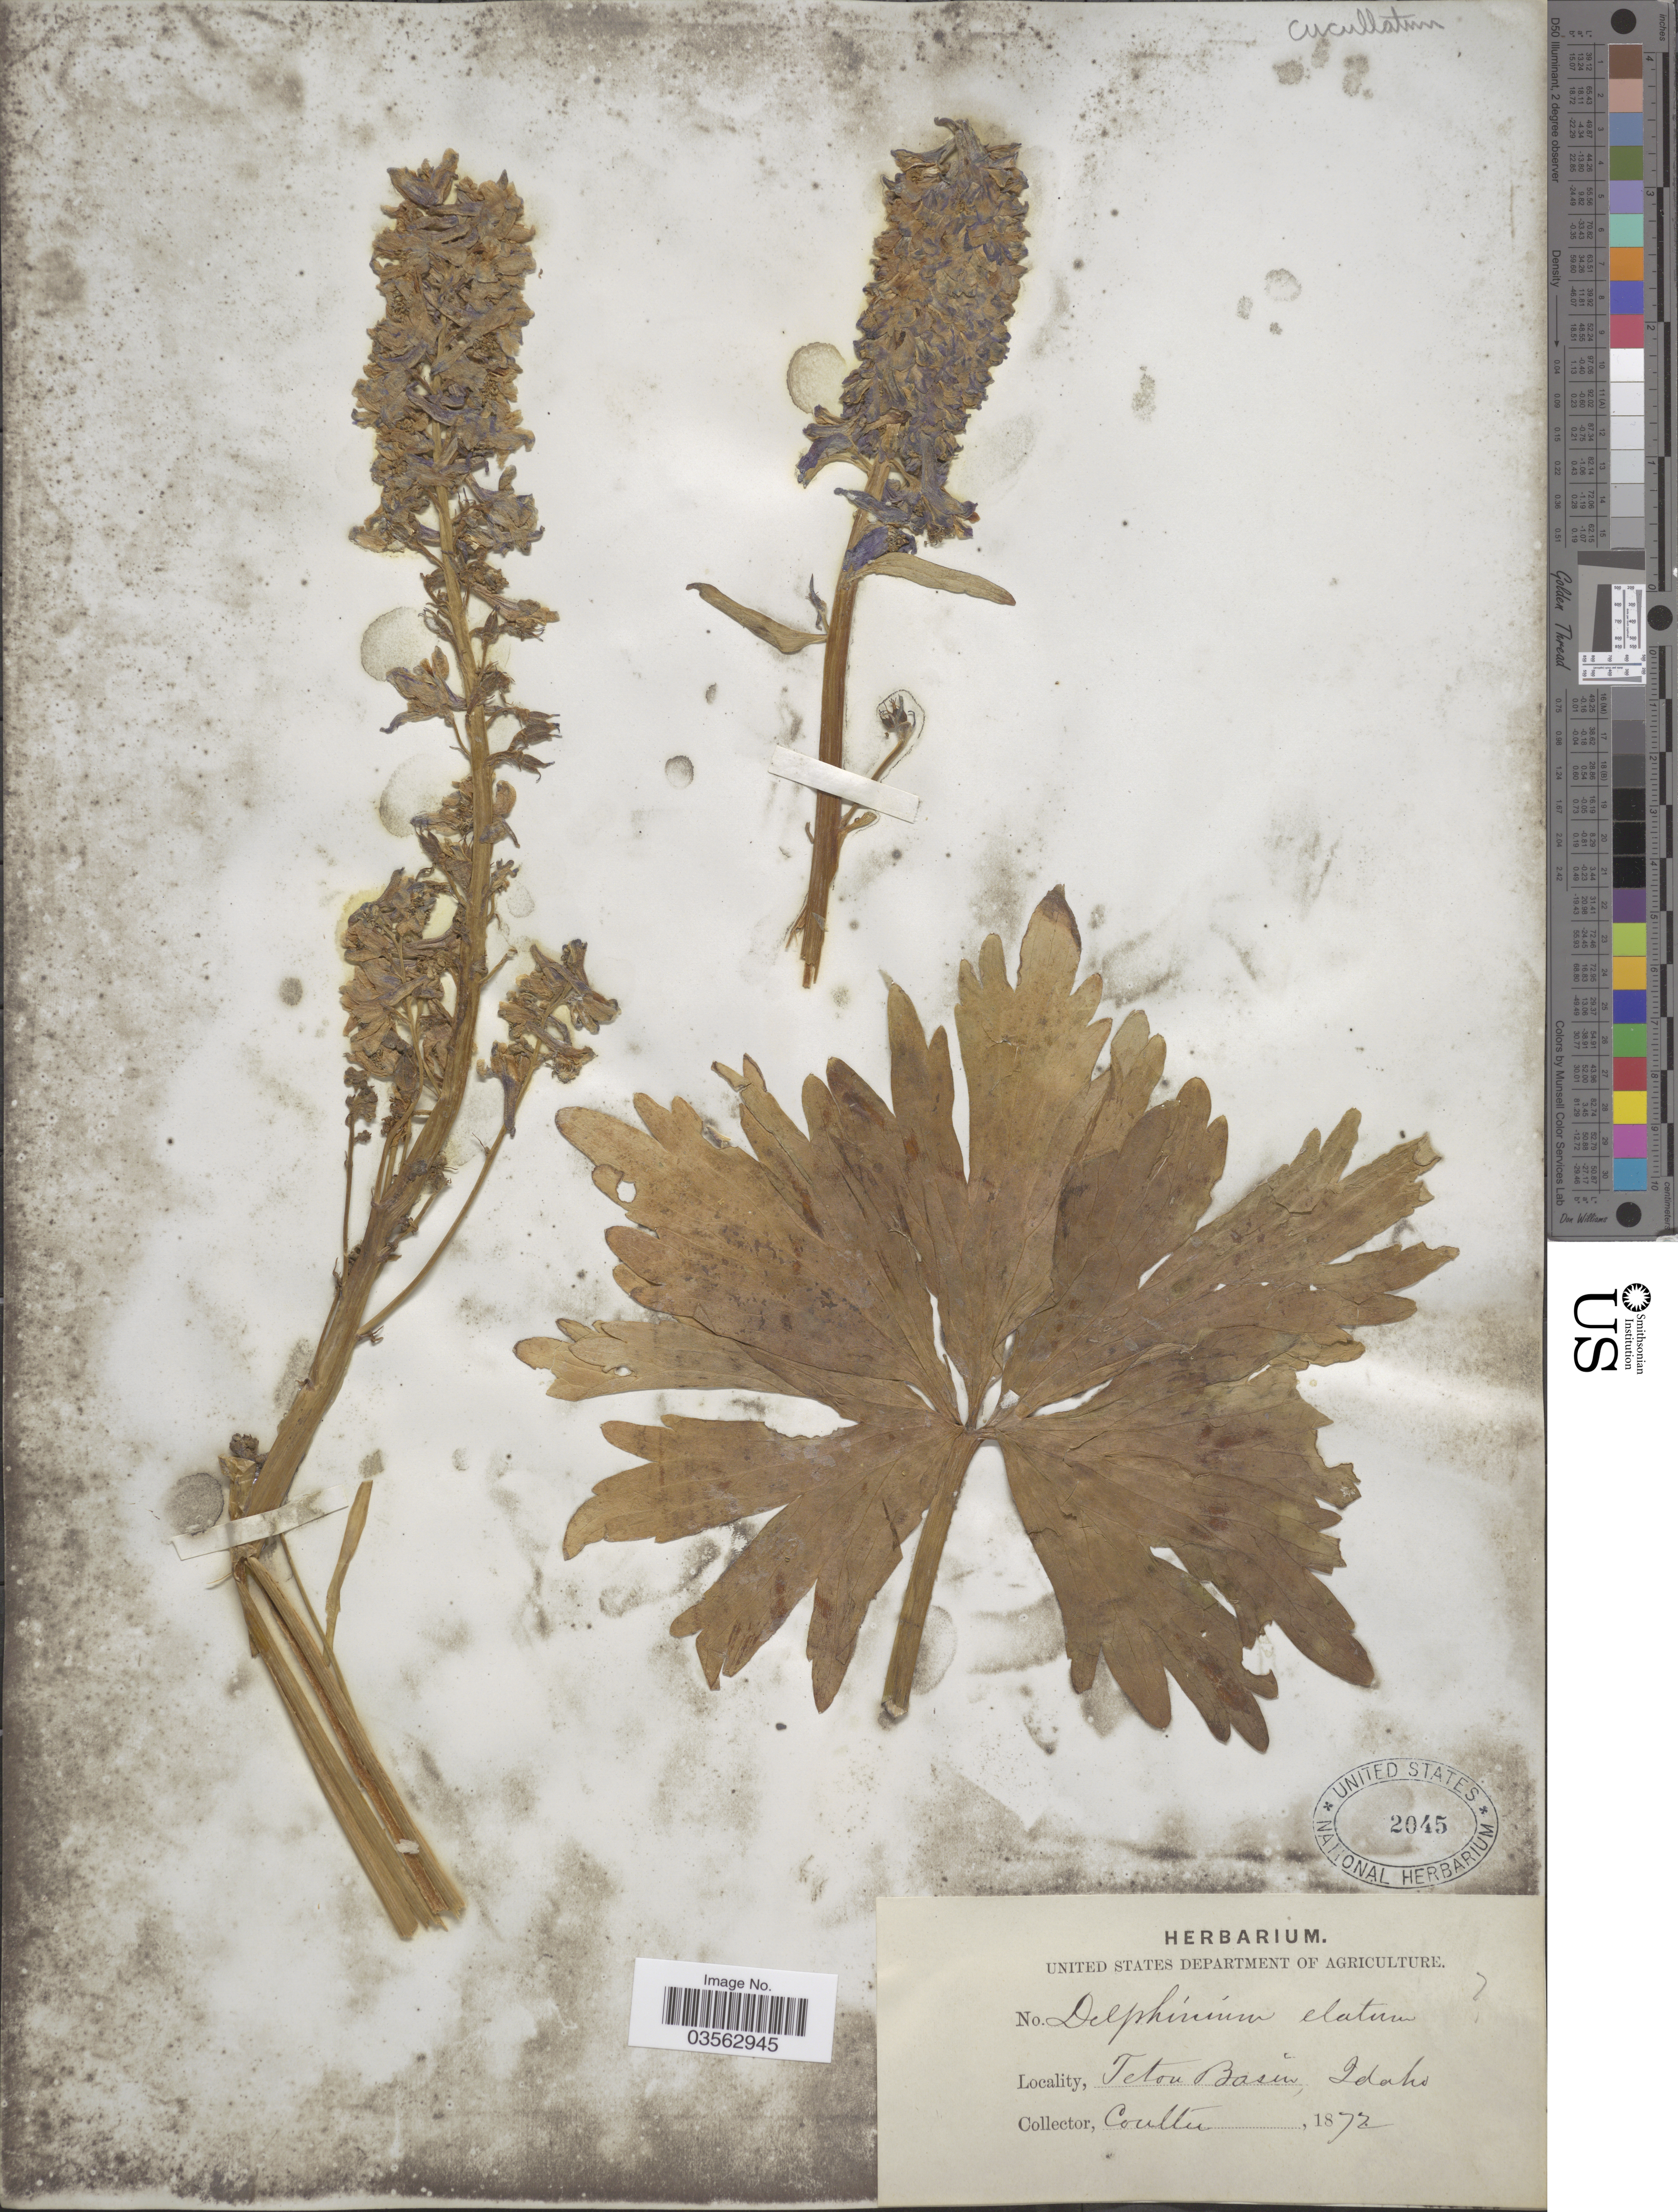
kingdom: Plantae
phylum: Tracheophyta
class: Magnoliopsida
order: Ranunculales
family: Ranunculaceae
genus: Delphinium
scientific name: Delphinium cucullatum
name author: E. Nelson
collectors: -- Coulter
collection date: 1872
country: United States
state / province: Idaho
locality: Teton Basin.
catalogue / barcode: US 2045